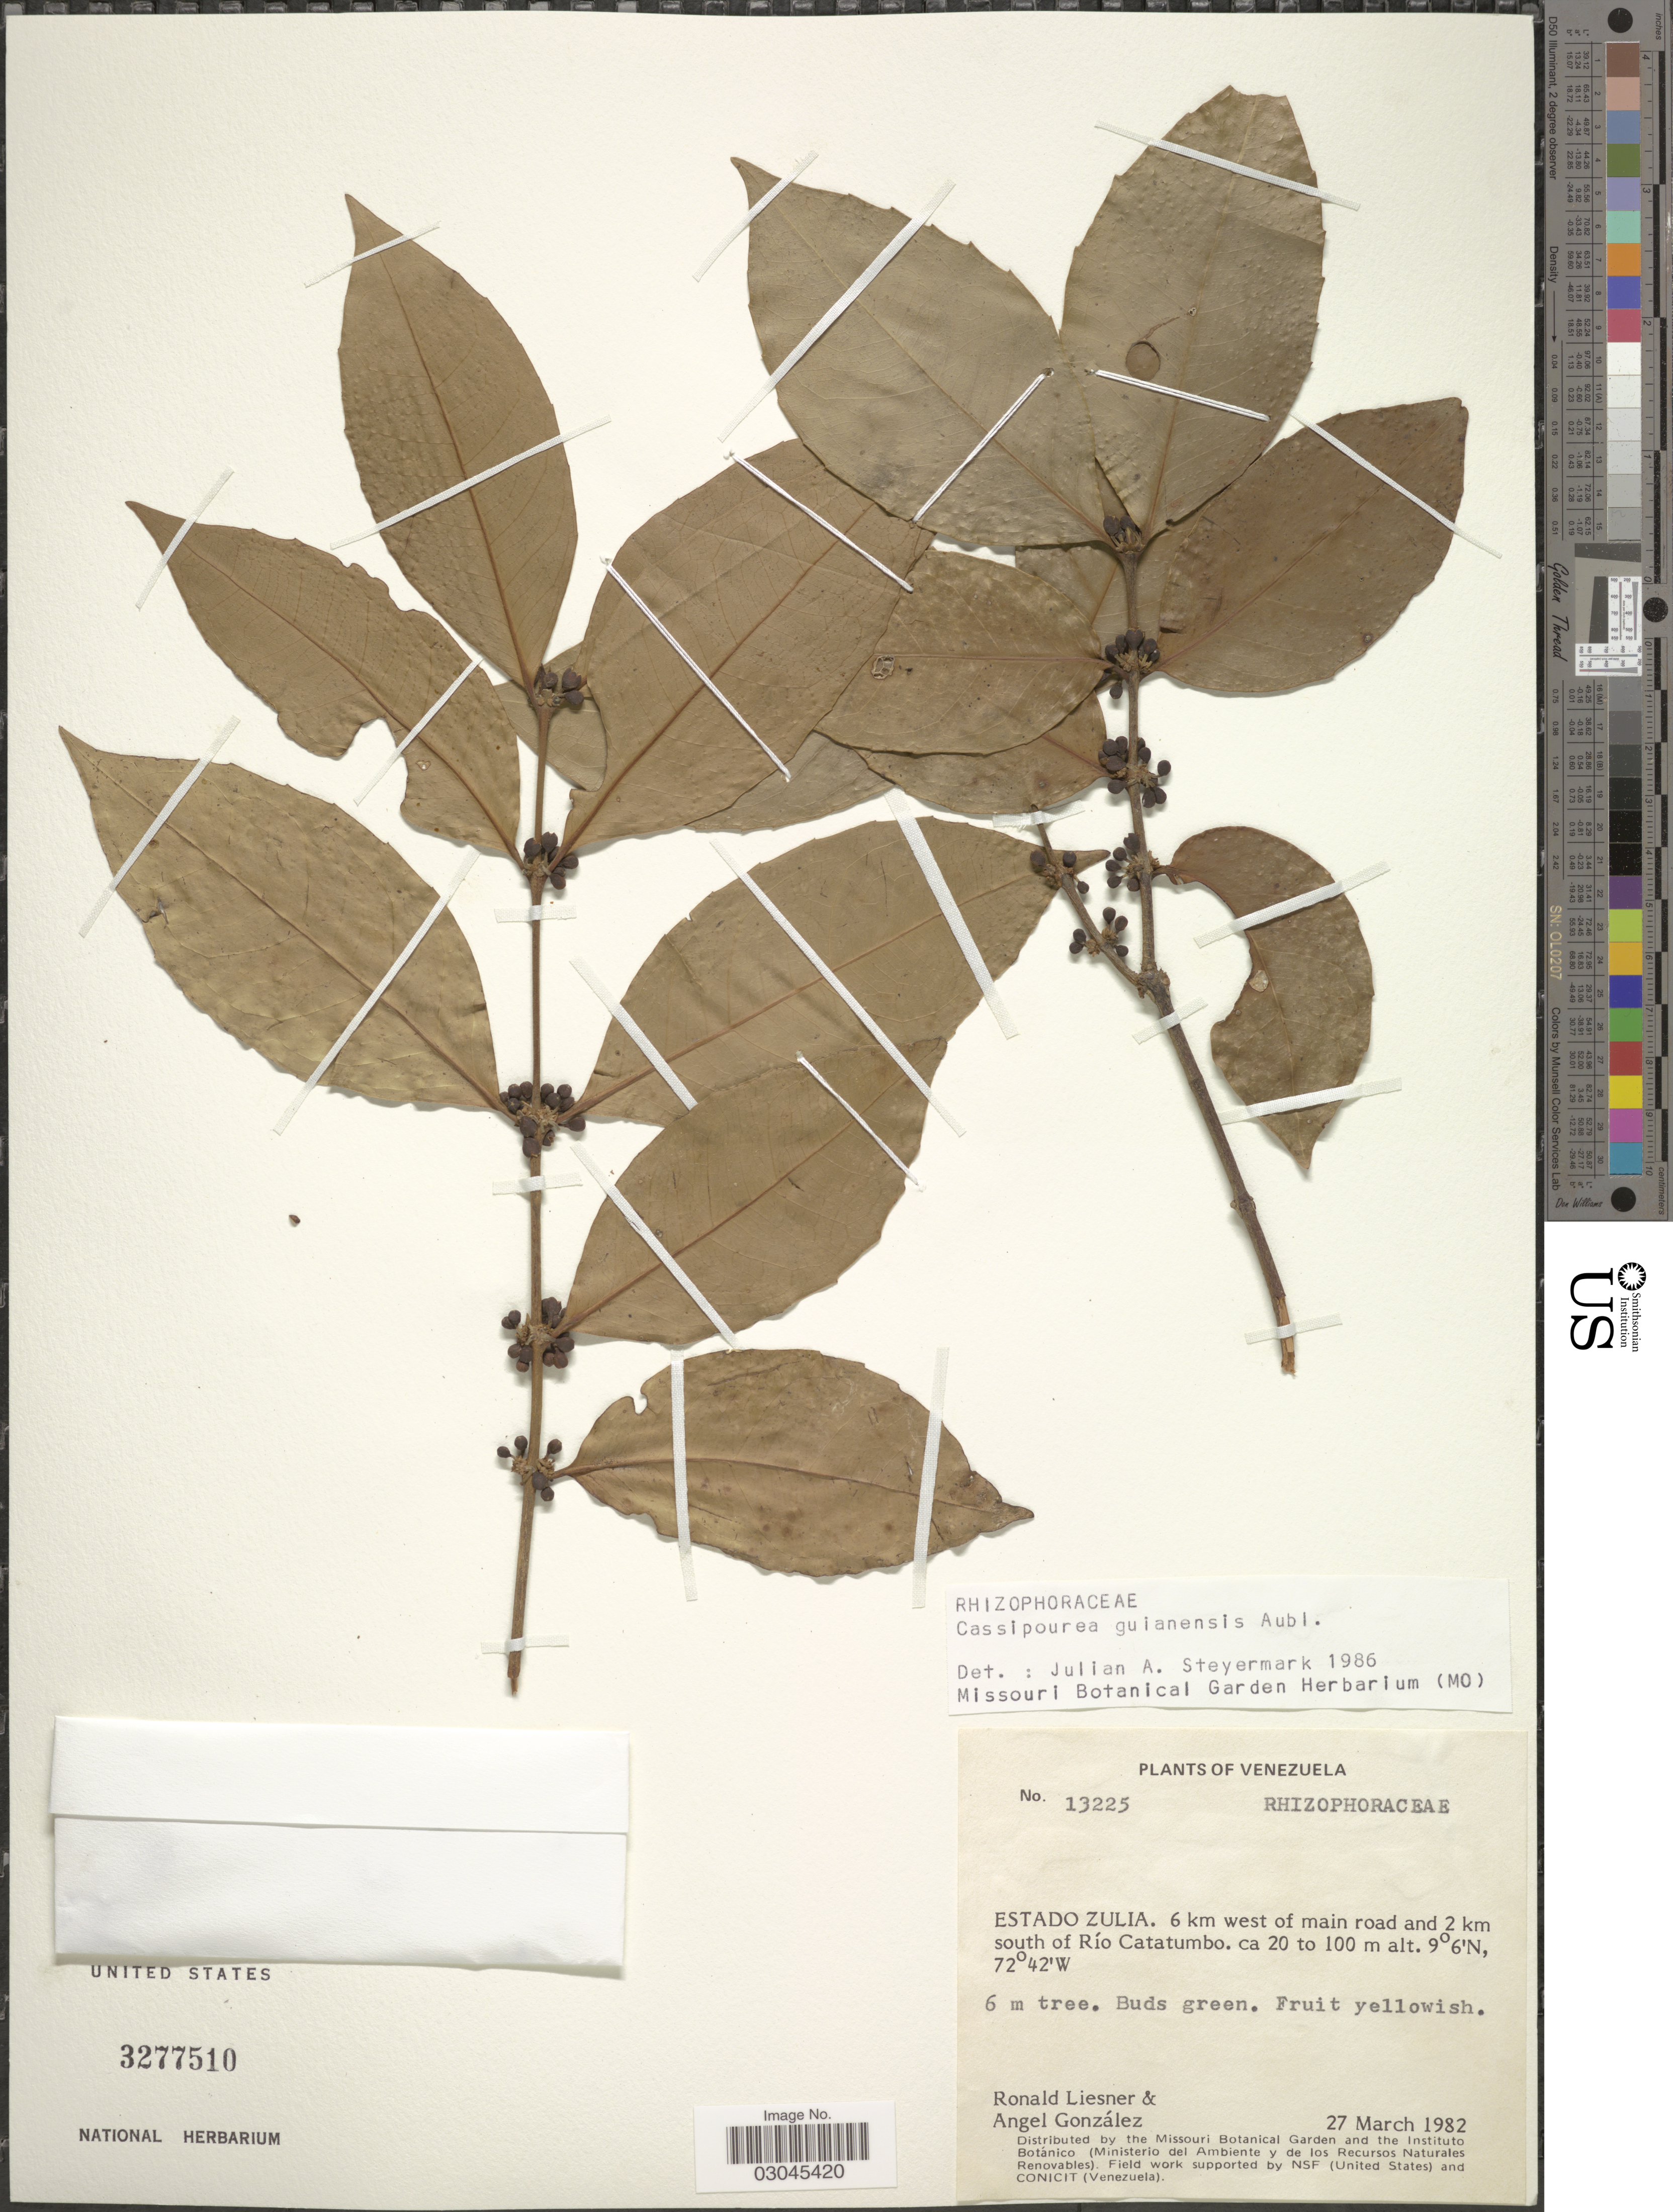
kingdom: Plantae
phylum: Tracheophyta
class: Magnoliopsida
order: Malpighiales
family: Rhizophoraceae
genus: Cassipourea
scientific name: Cassipourea guianensis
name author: Aubl.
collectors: R. L. Liesner & A. C. González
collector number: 13225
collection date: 1982-03-27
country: Venezuela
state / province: Zulia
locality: Estado Zulia. 6 km west of main road and 2 km south of Río Catatumbo.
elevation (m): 20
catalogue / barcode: US 3277510